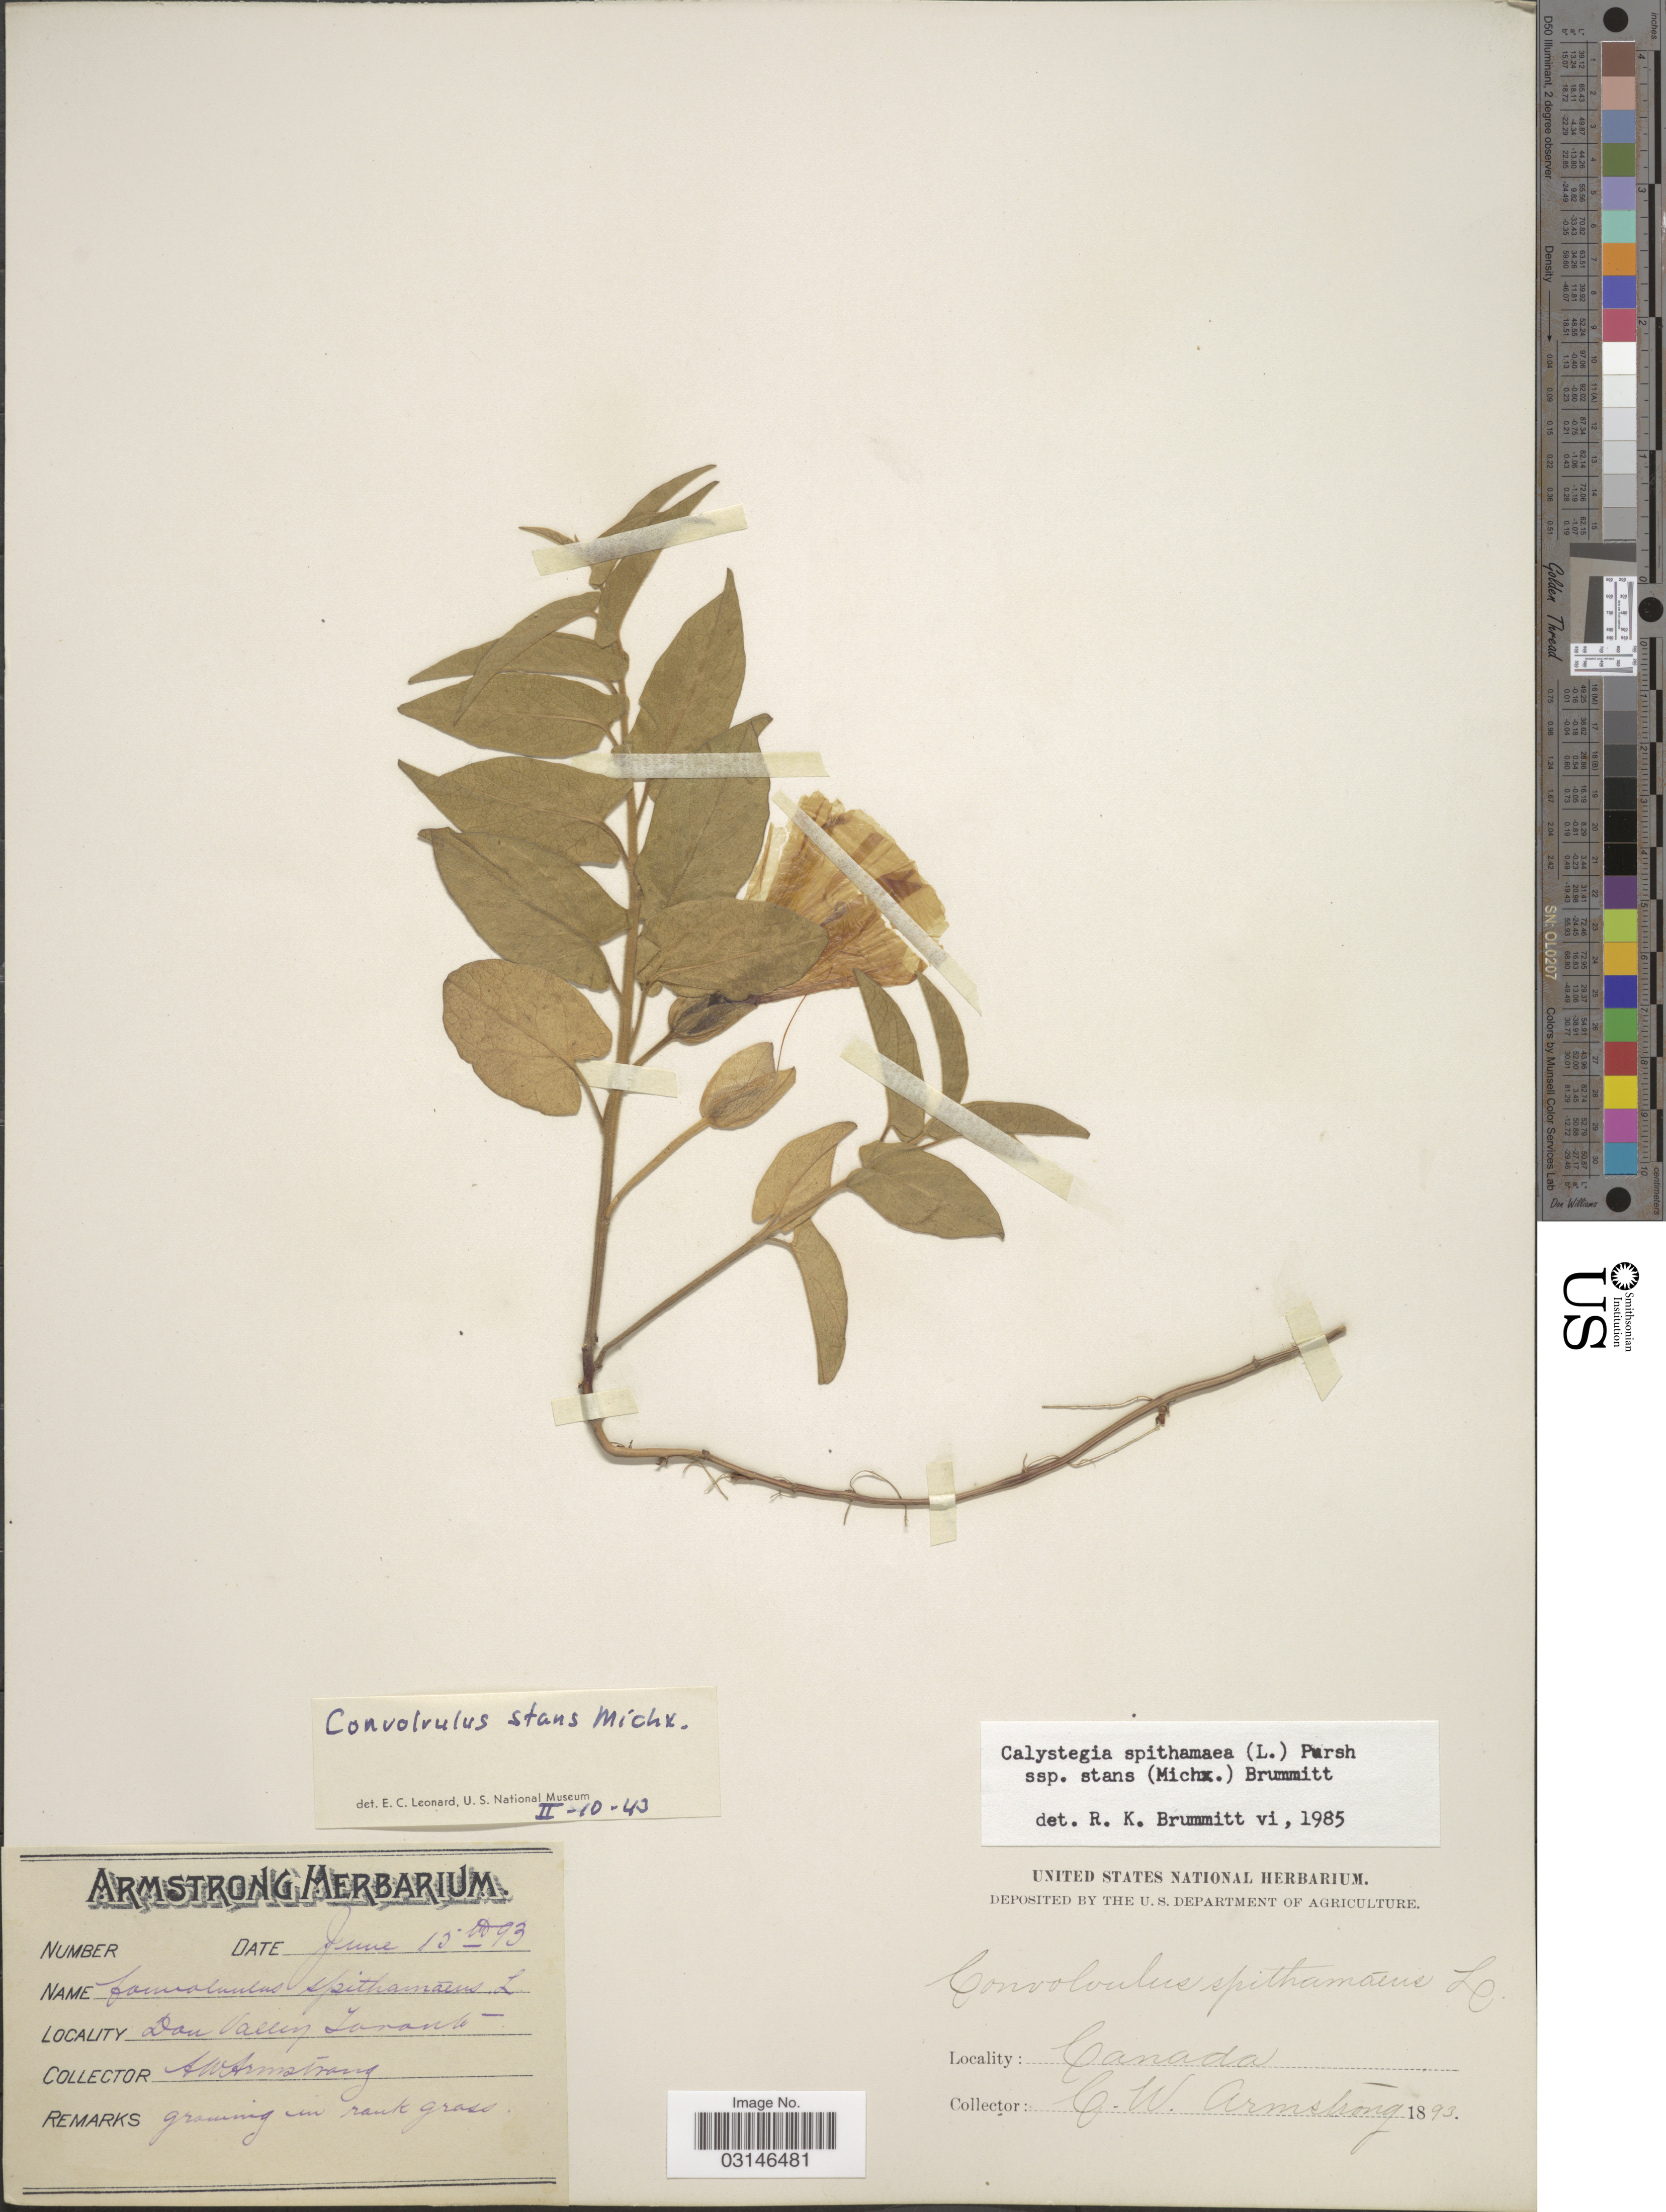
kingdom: Plantae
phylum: Tracheophyta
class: Magnoliopsida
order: Solanales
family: Convolvulaceae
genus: Calystegia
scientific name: Calystegia spithamaea subsp. stans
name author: (Michx.) Brummitt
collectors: C. W. Armstrong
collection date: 1893-06-15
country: Canada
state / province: Ontario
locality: Don Valley, Toronto.